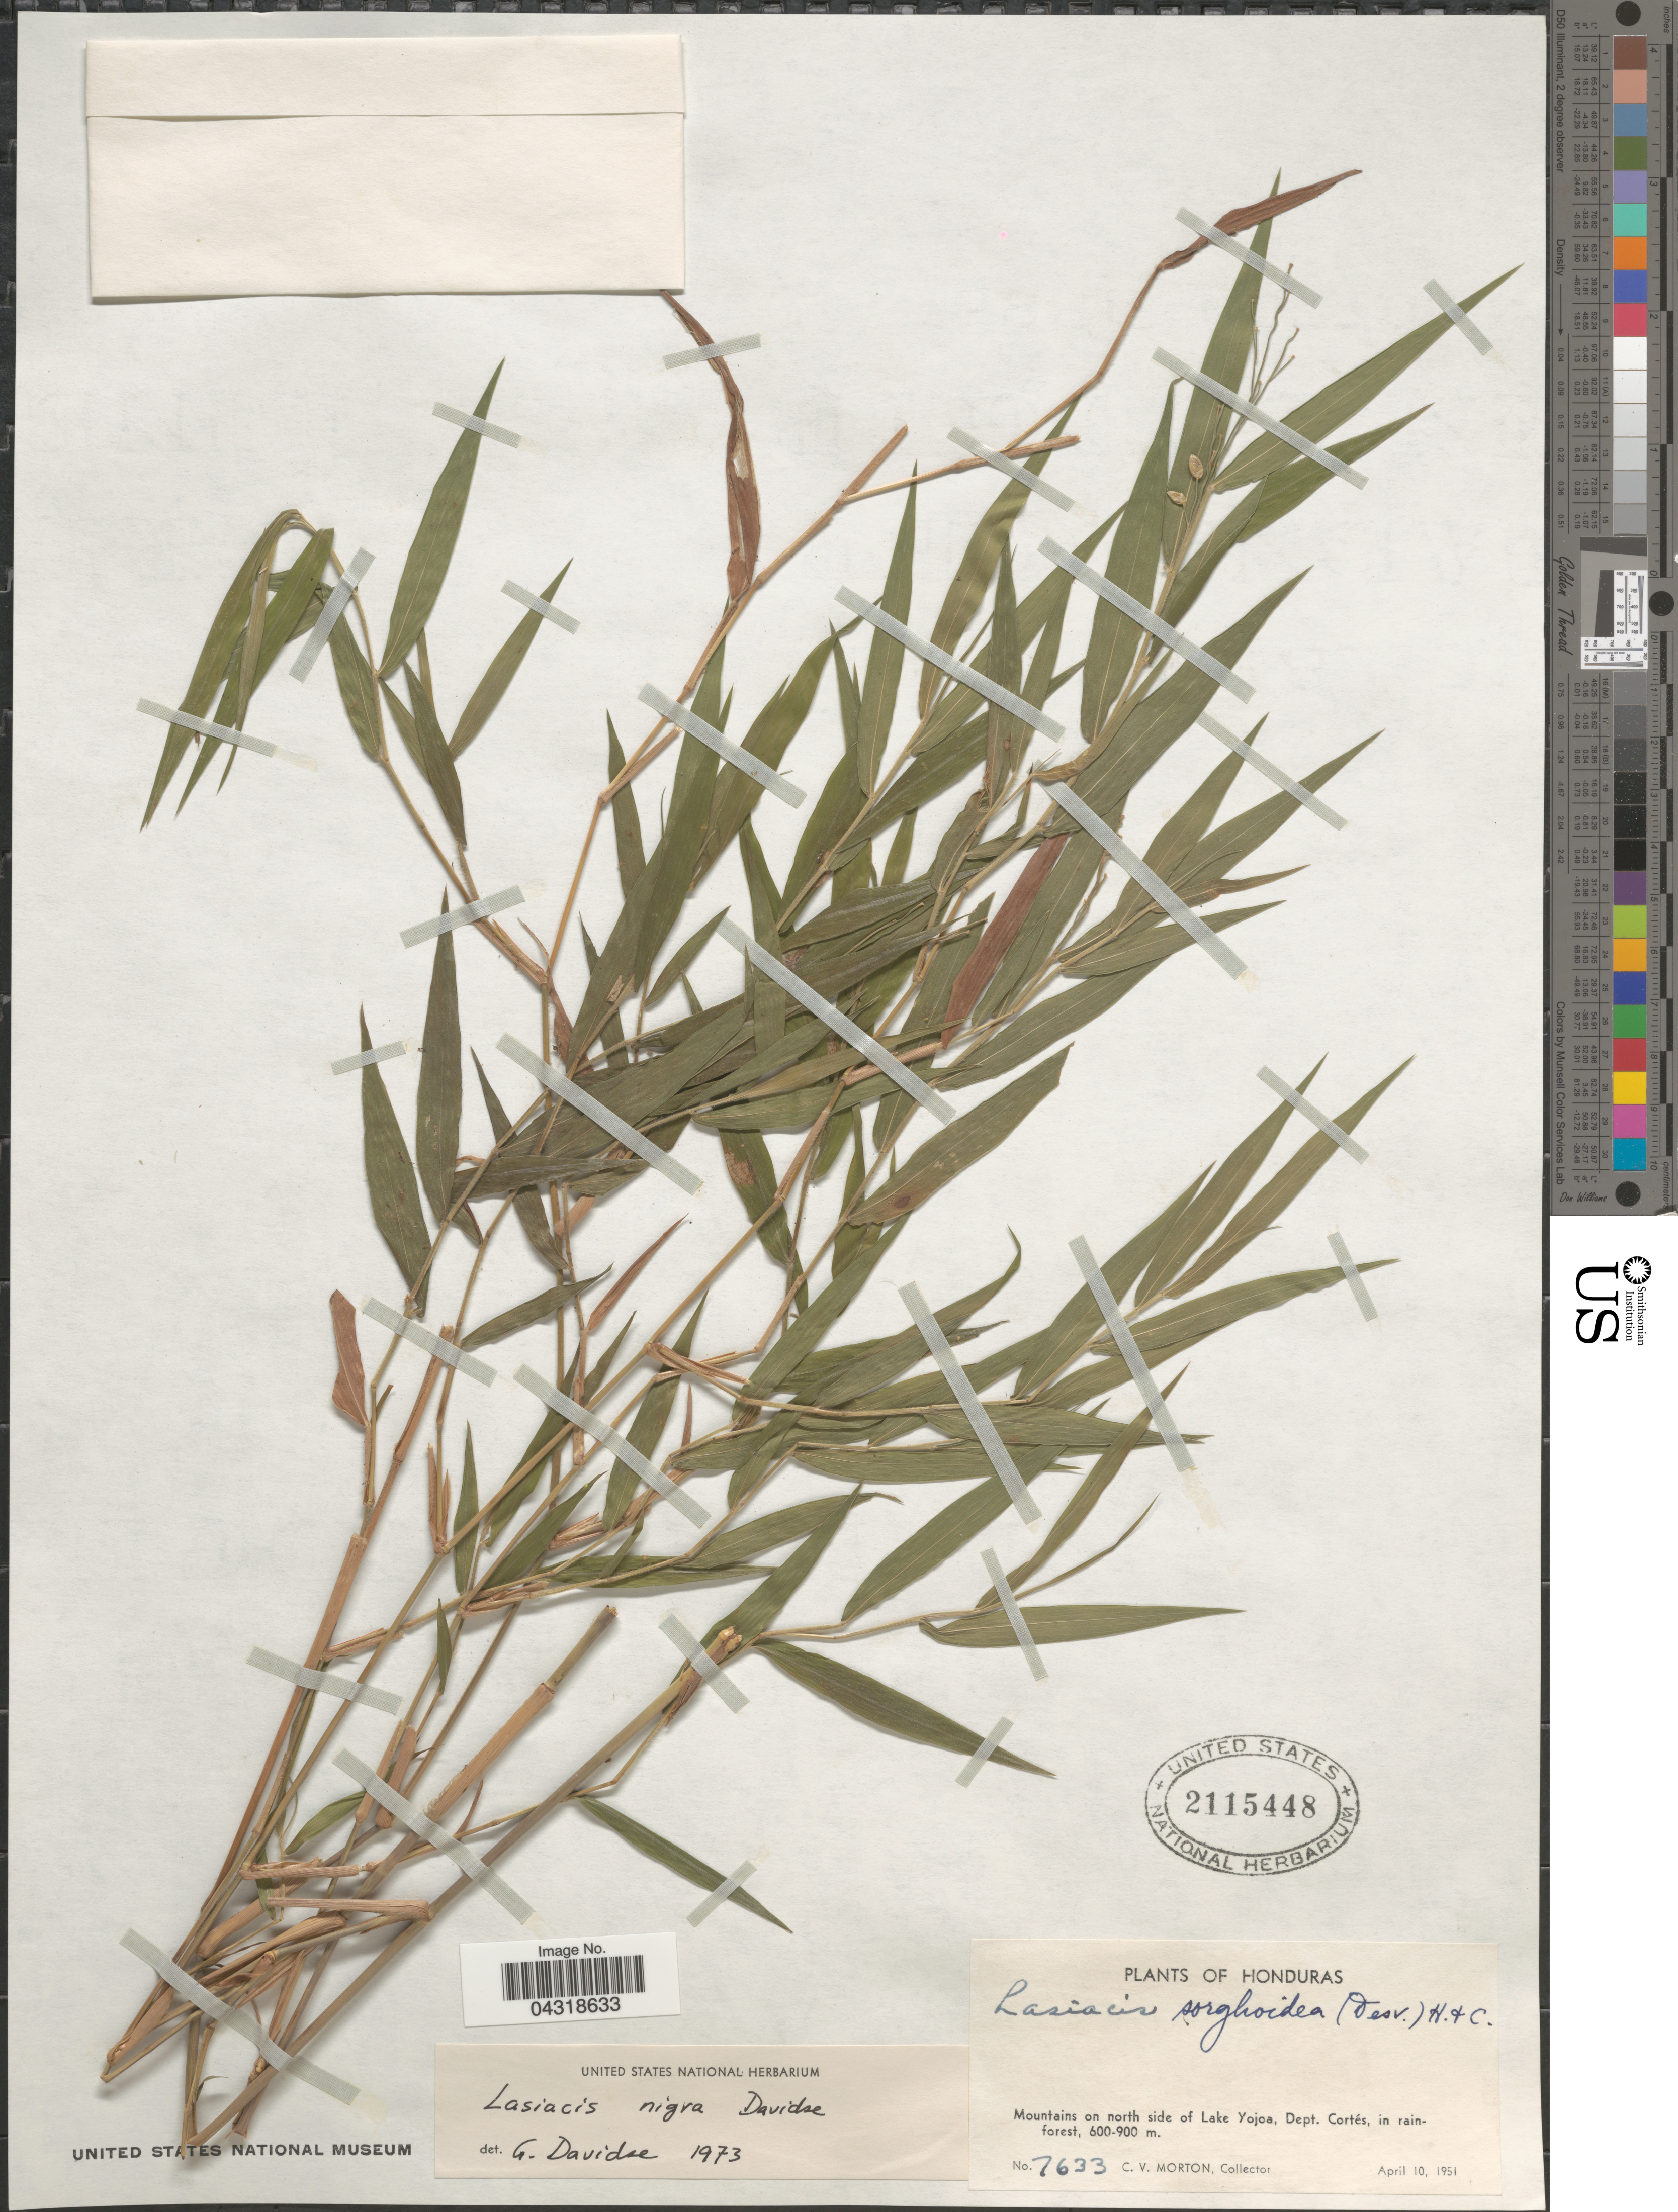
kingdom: Plantae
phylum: Tracheophyta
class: Liliopsida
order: Poales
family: Poaceae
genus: Lasiacis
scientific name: Lasiacis nigra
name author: Davidse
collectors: C. V. Morton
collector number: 7633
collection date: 1951-04-10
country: Honduras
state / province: Cortes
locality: Mountains on north side of Lake Yojoa, Dept. Cortés.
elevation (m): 600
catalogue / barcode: US 2115448